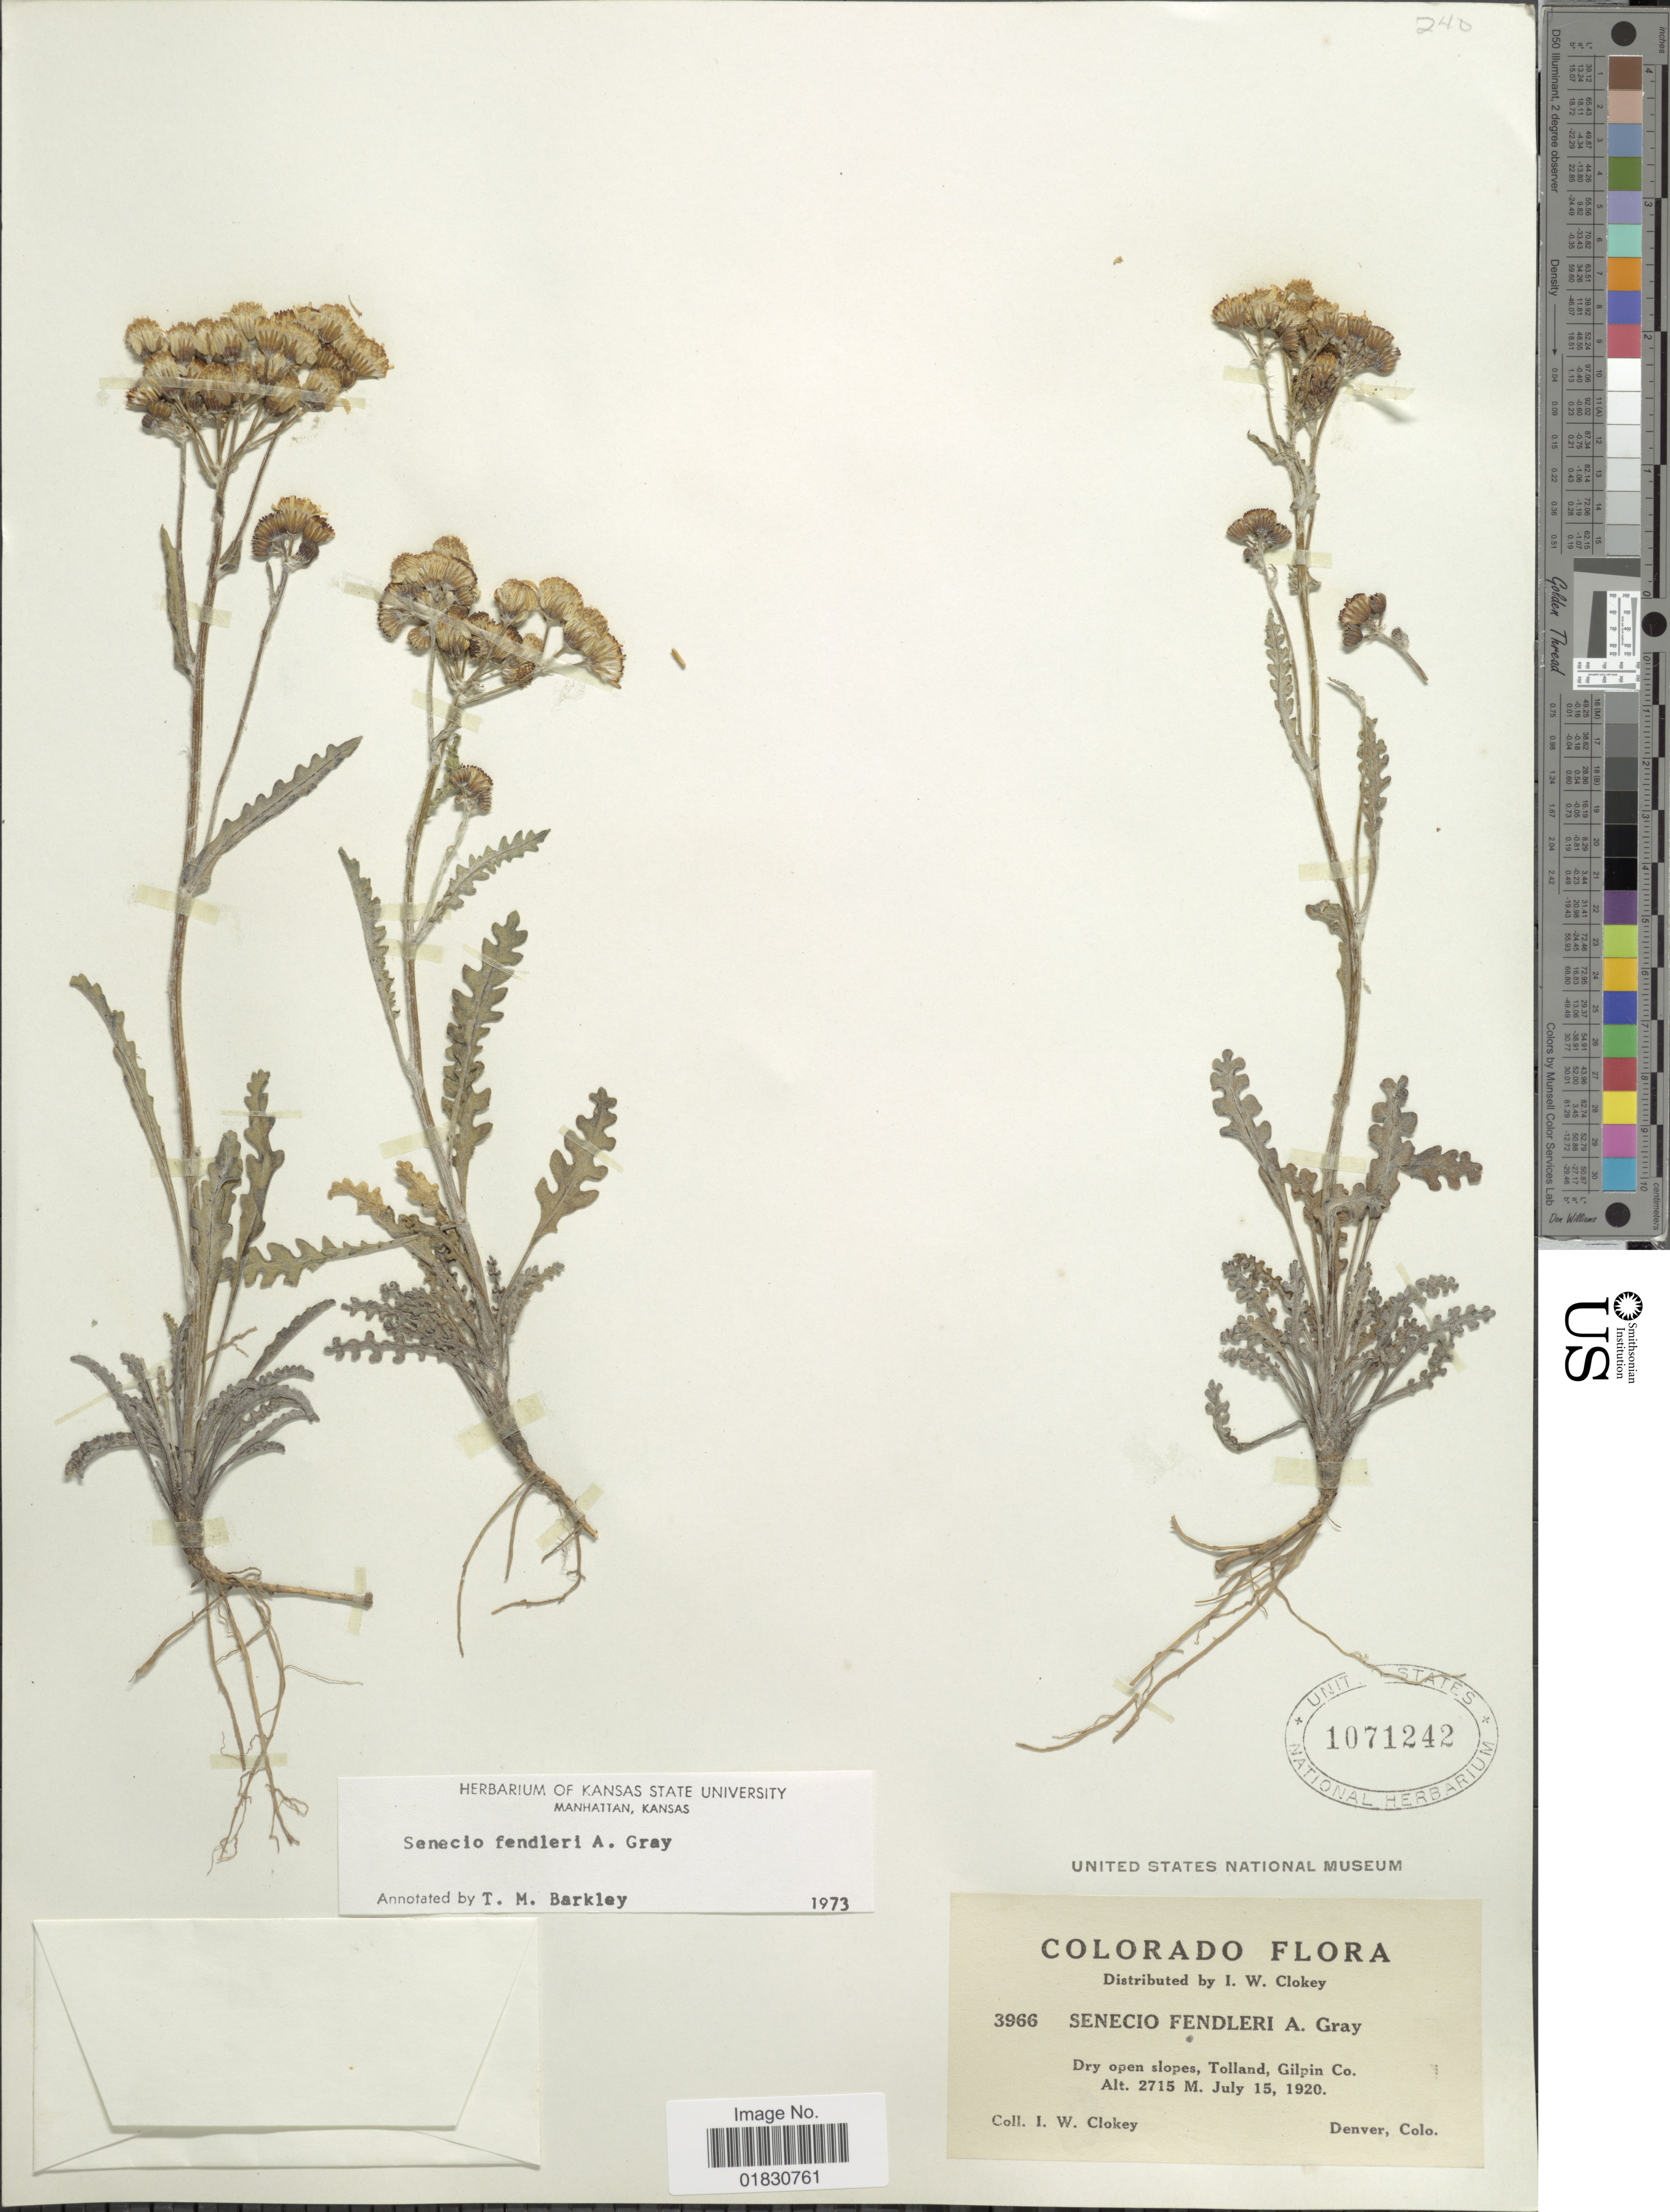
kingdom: Plantae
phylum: Tracheophyta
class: Magnoliopsida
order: Asterales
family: Asteraceae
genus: Packera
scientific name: Packera fendleri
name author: (A. Gray) W.A. Weber & Á. Löve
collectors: I. W. Clokey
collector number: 3966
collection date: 1920-07-15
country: United States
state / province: Colorado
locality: Dry open slopes, Tolland, Gilpin Co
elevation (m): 2715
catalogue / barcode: US 1071242